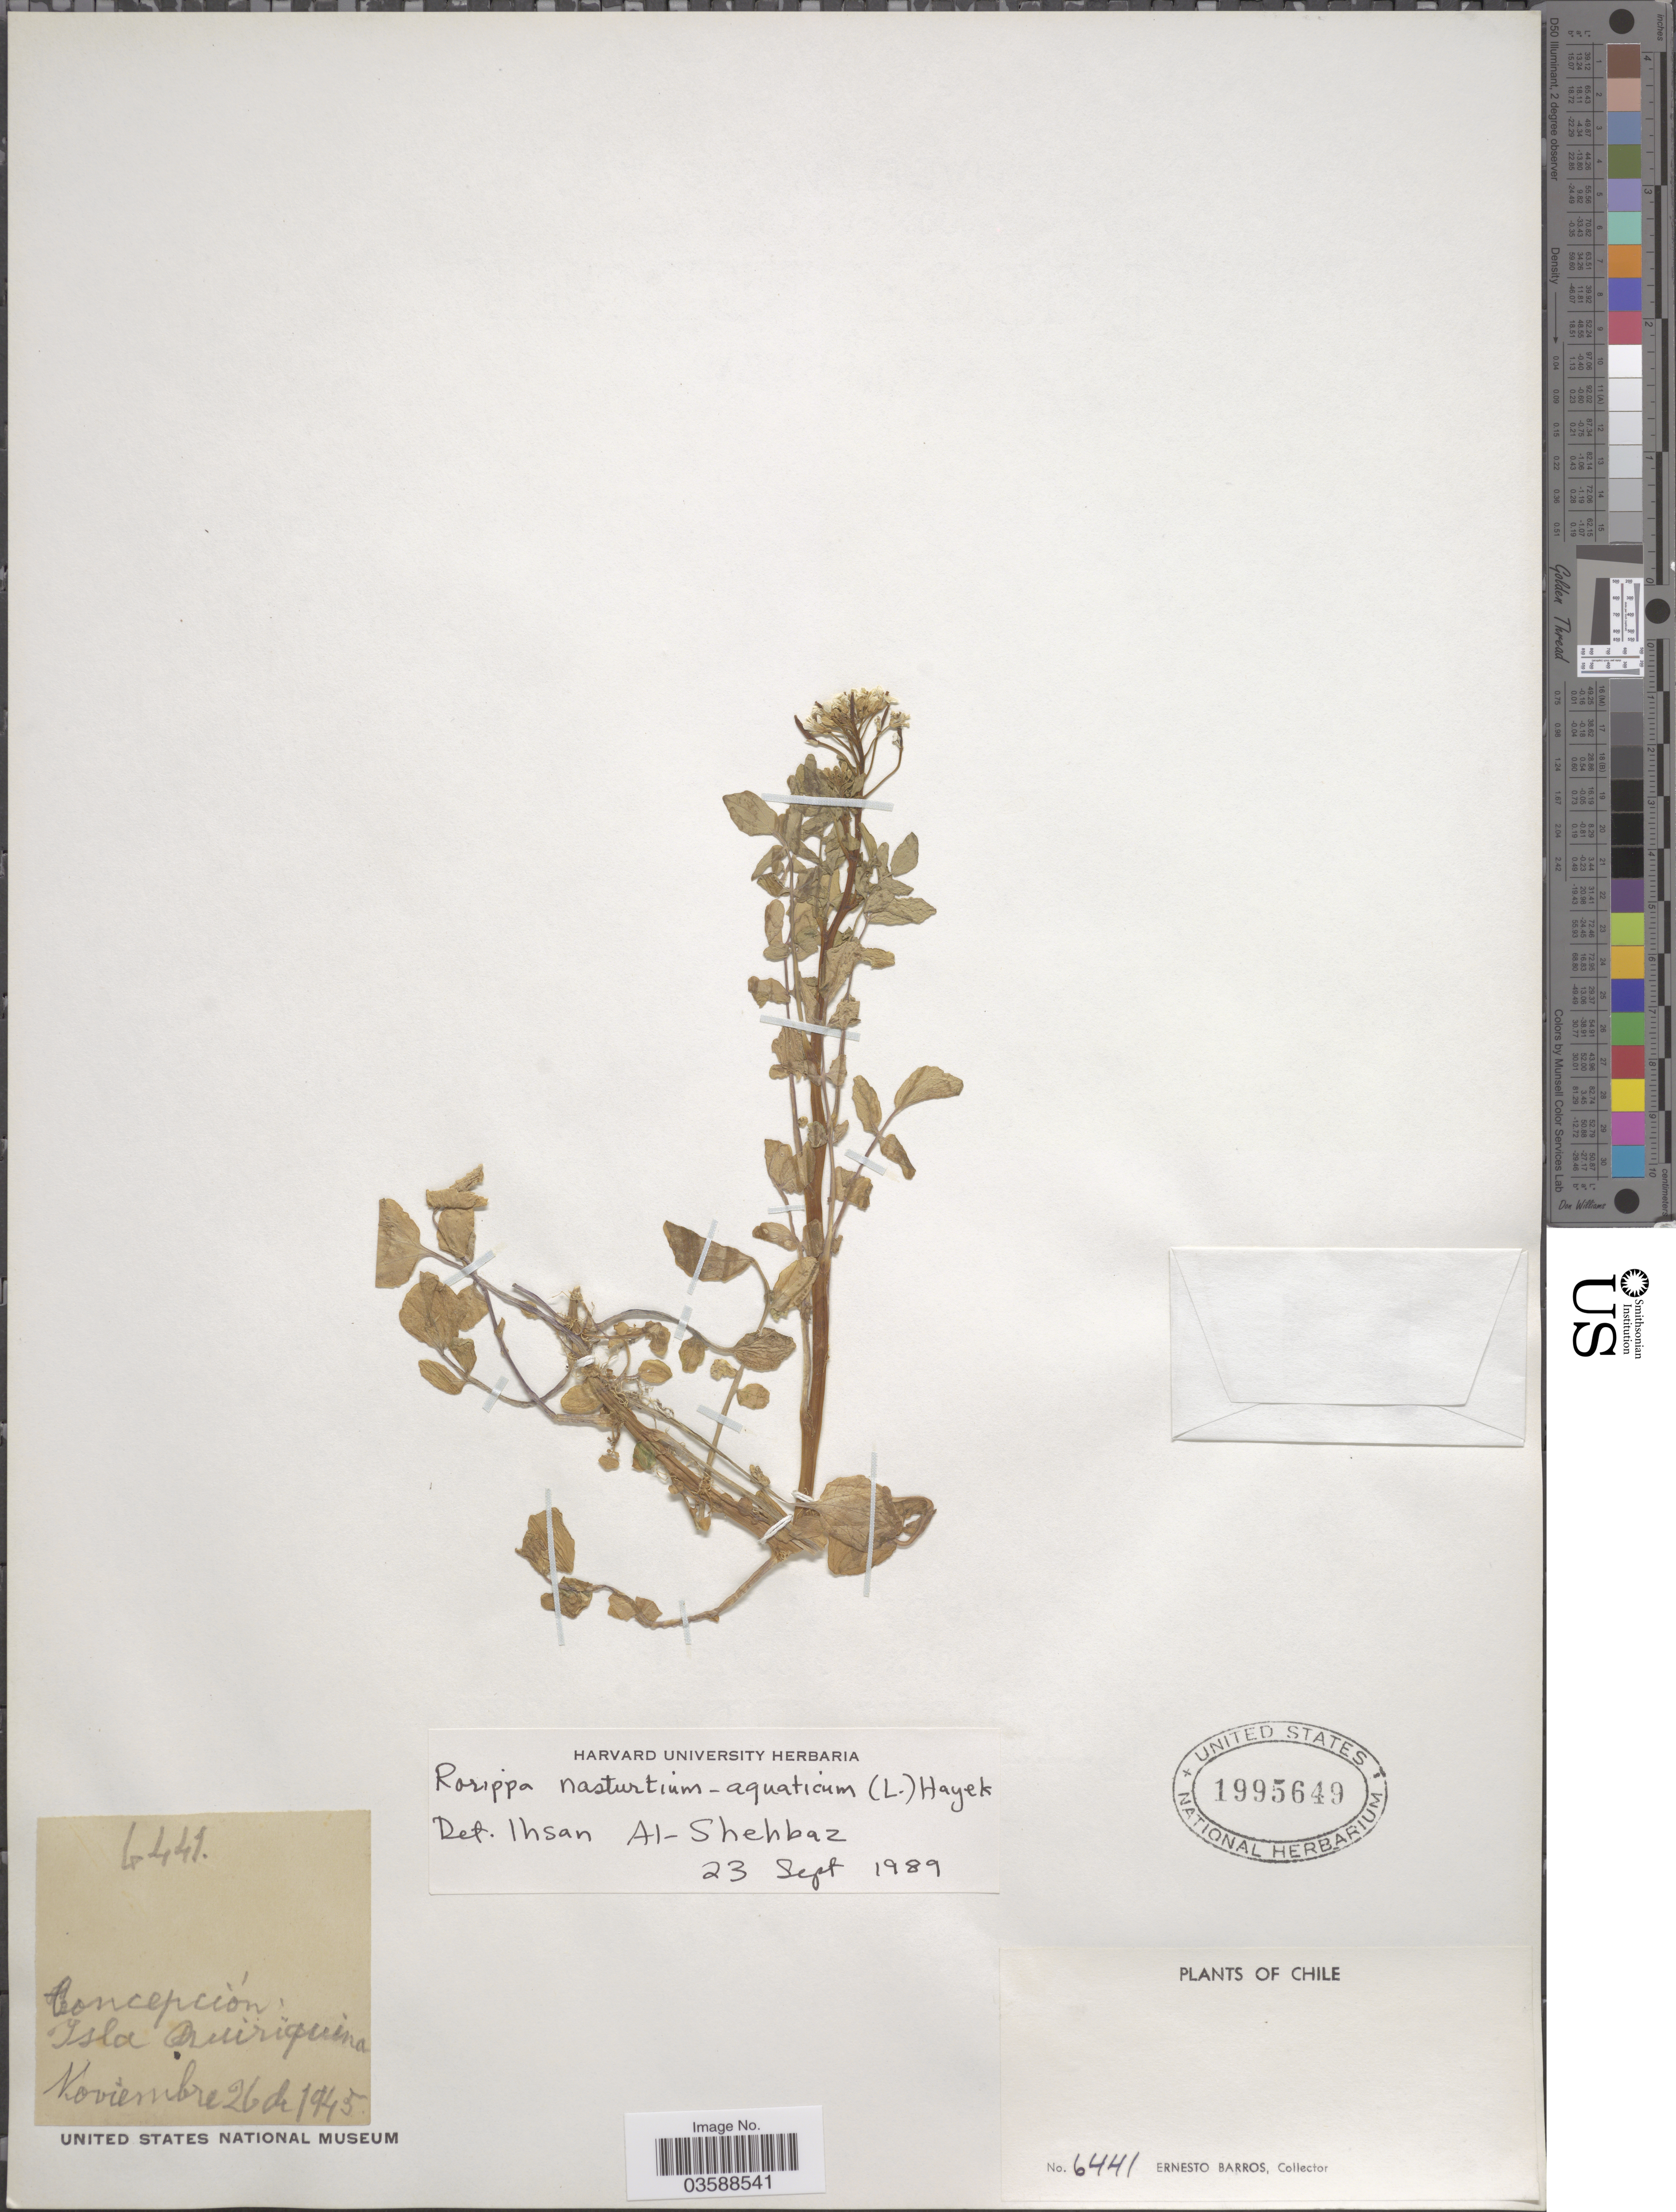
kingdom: Plantae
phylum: Tracheophyta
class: Magnoliopsida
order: Brassicales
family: Brassicaceae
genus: Nasturtium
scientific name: Nasturtium officinale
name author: R. Br.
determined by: Strong, M. T., (US), Smithsonian Institution - National Museum of Natural History (UNITED STATES)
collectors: E. Barros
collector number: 6441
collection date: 1945-11-26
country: Chile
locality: Concepción. Isla Quiriquina.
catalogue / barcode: US 1995649